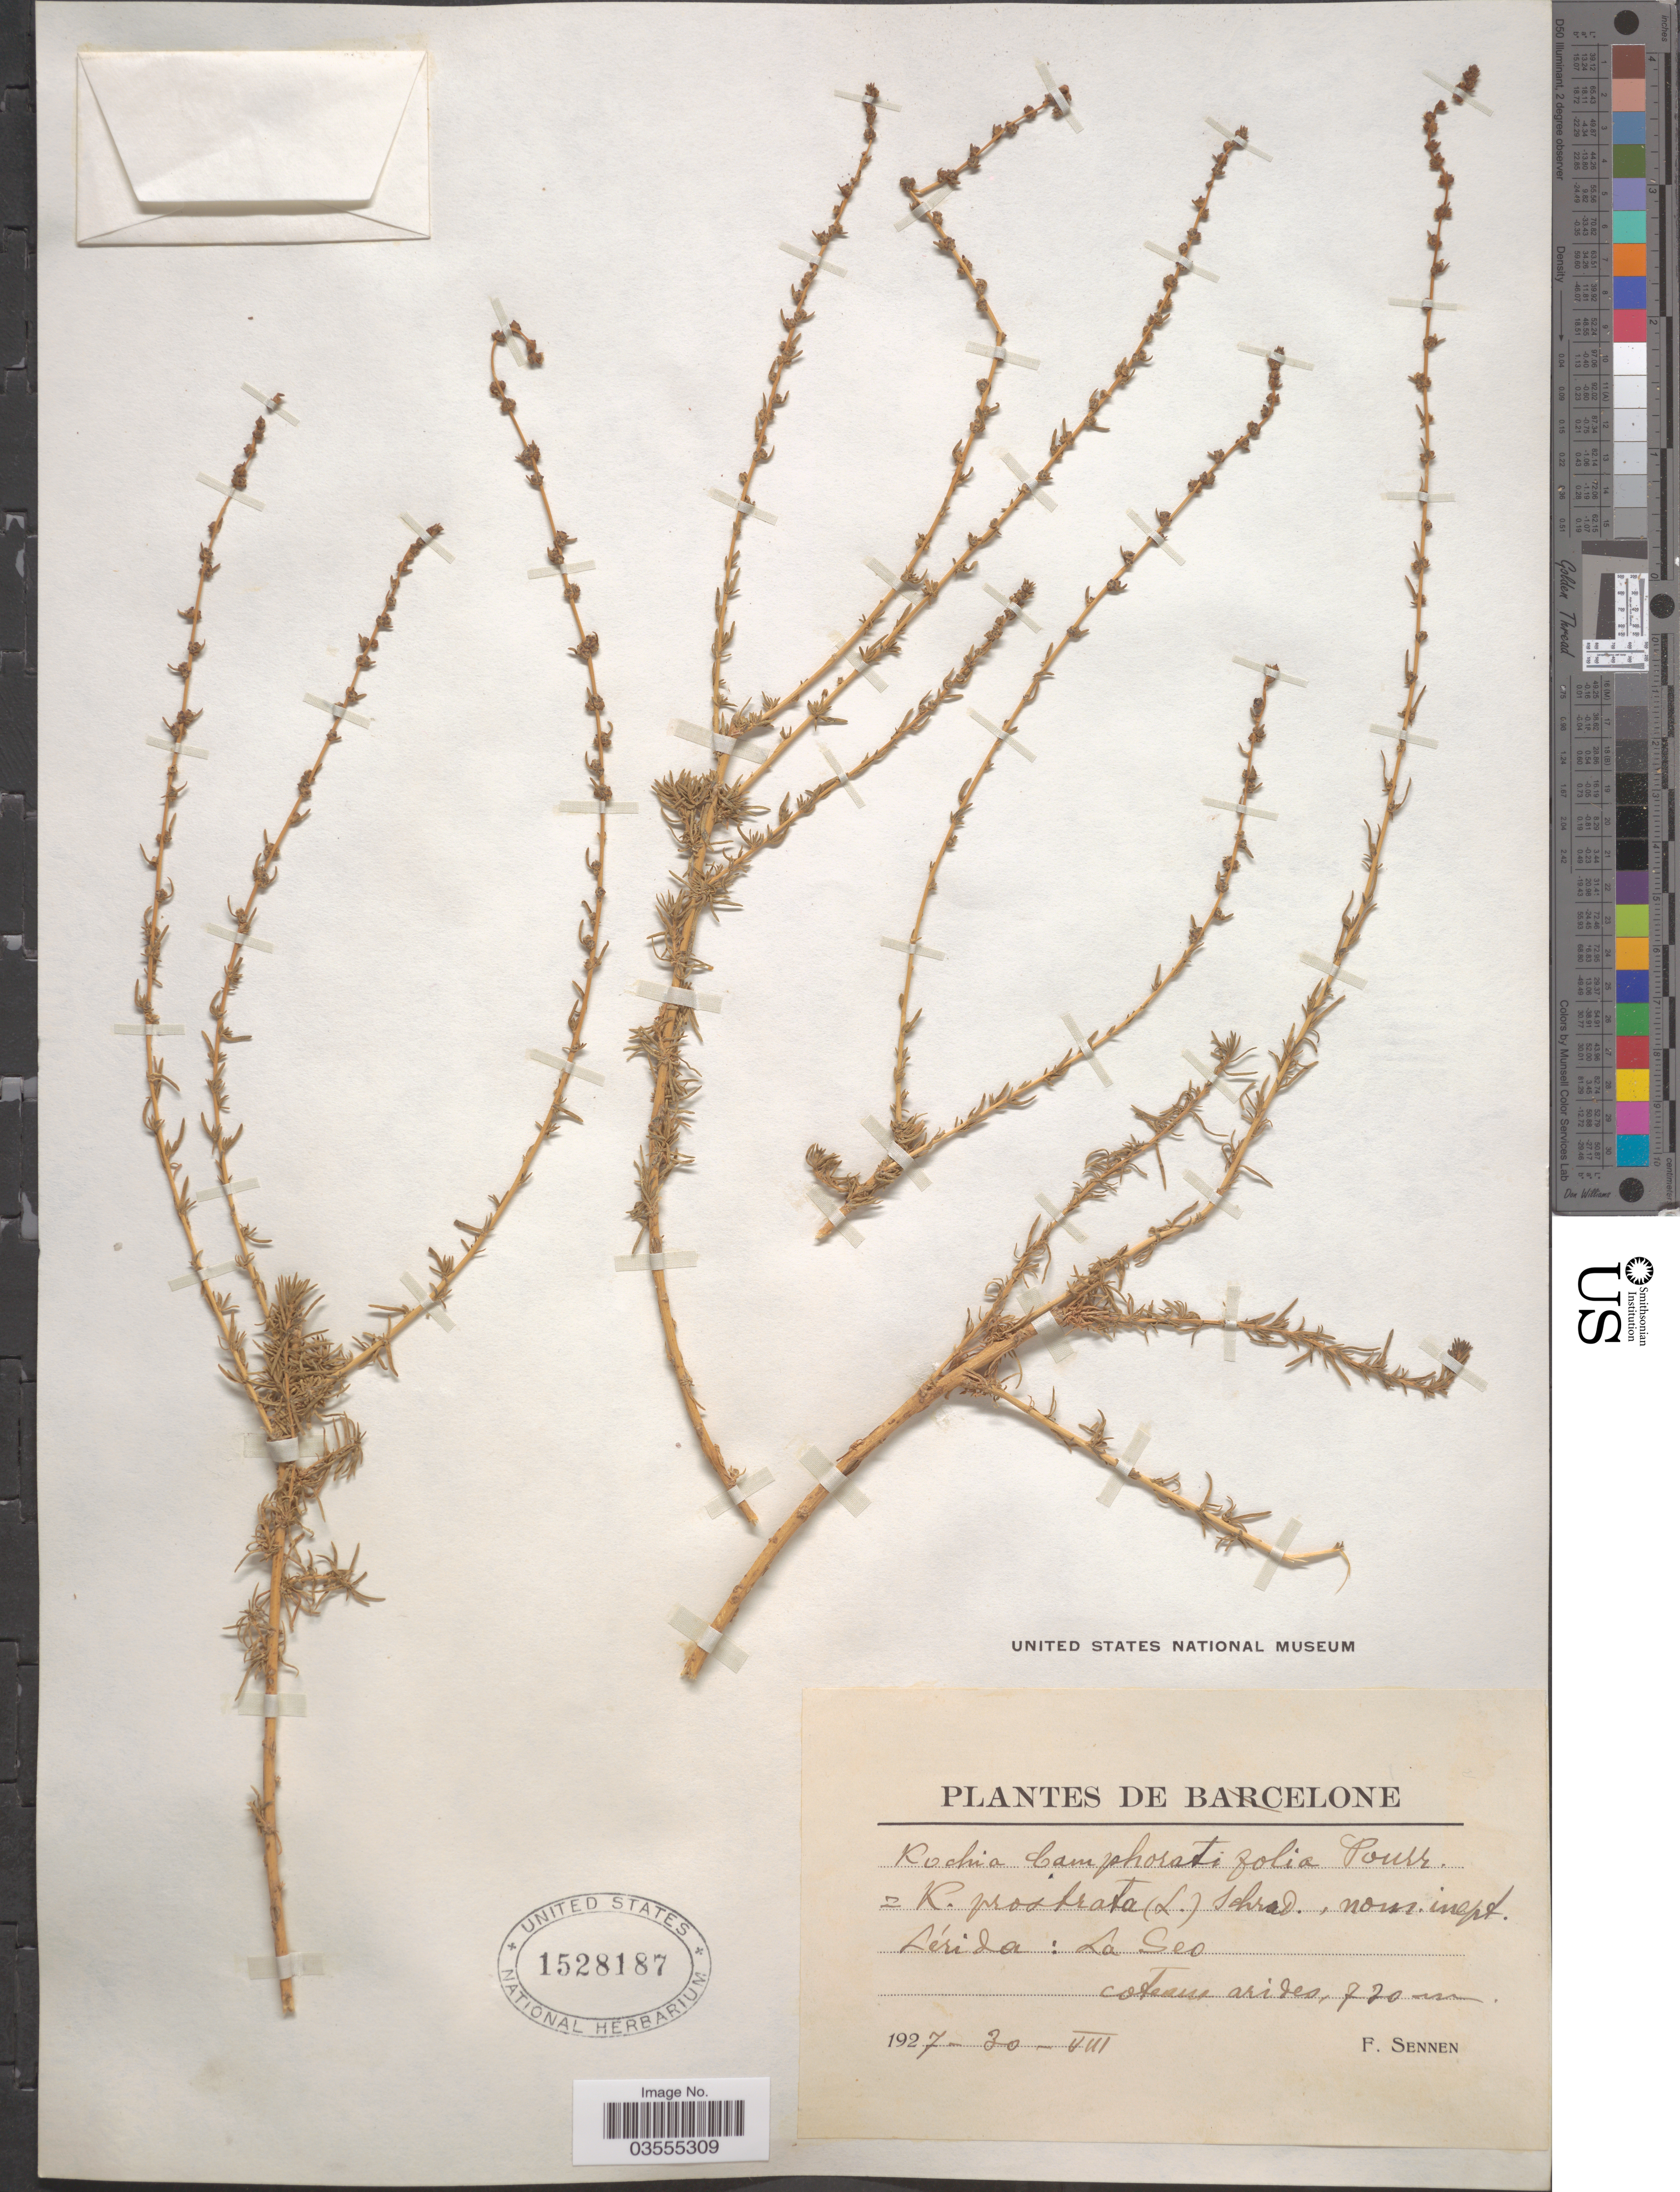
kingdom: Plantae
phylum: Tracheophyta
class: Magnoliopsida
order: Caryophyllales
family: Amaranthaceae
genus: Bassia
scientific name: Bassia prostrata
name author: (L.) Beck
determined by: U.S. National Herbarium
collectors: E. Sennen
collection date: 1927-08-30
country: Spain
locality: Barcelone. Lérida: La Seo. coteaux arides.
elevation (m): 720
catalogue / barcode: US 1528187